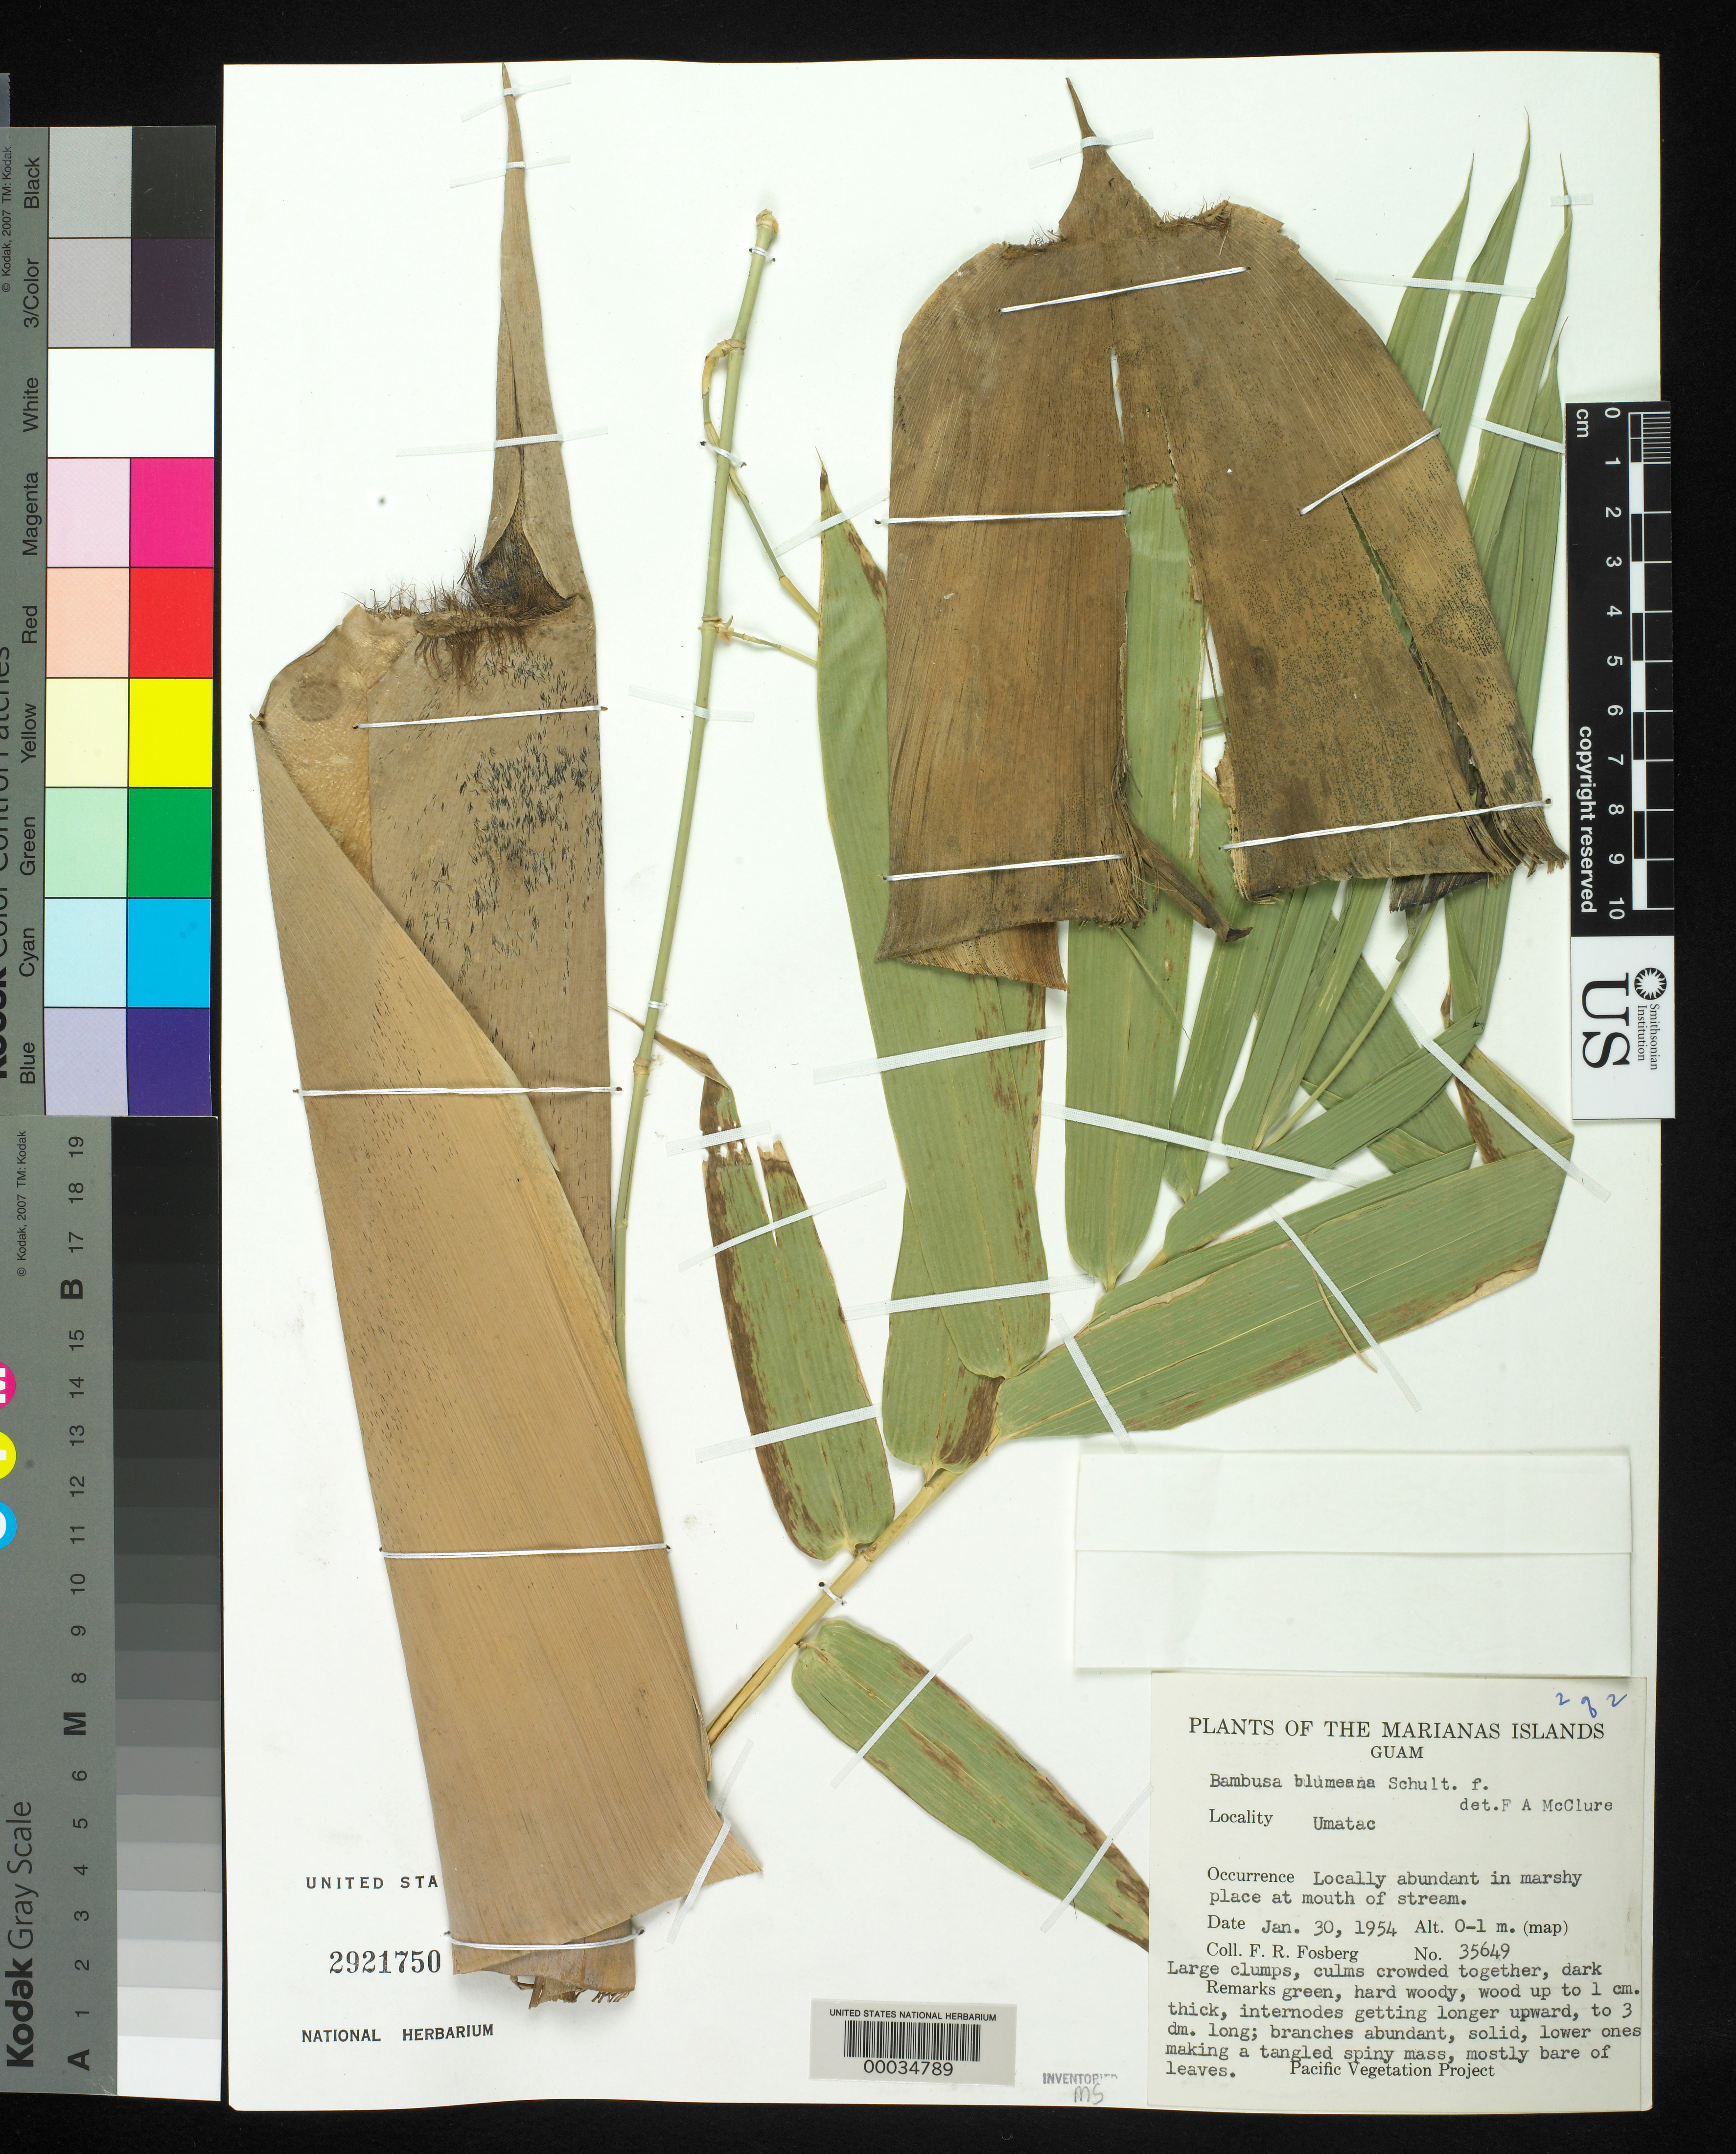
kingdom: Plantae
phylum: Tracheophyta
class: Liliopsida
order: Poales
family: Poaceae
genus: Bambusa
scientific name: Bambusa spinosa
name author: Roxb.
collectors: F. R. Fosberg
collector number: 35649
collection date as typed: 30 Jan 1954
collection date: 1954-01-30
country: Guam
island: Guam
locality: Umafac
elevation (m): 1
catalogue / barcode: US 2921750